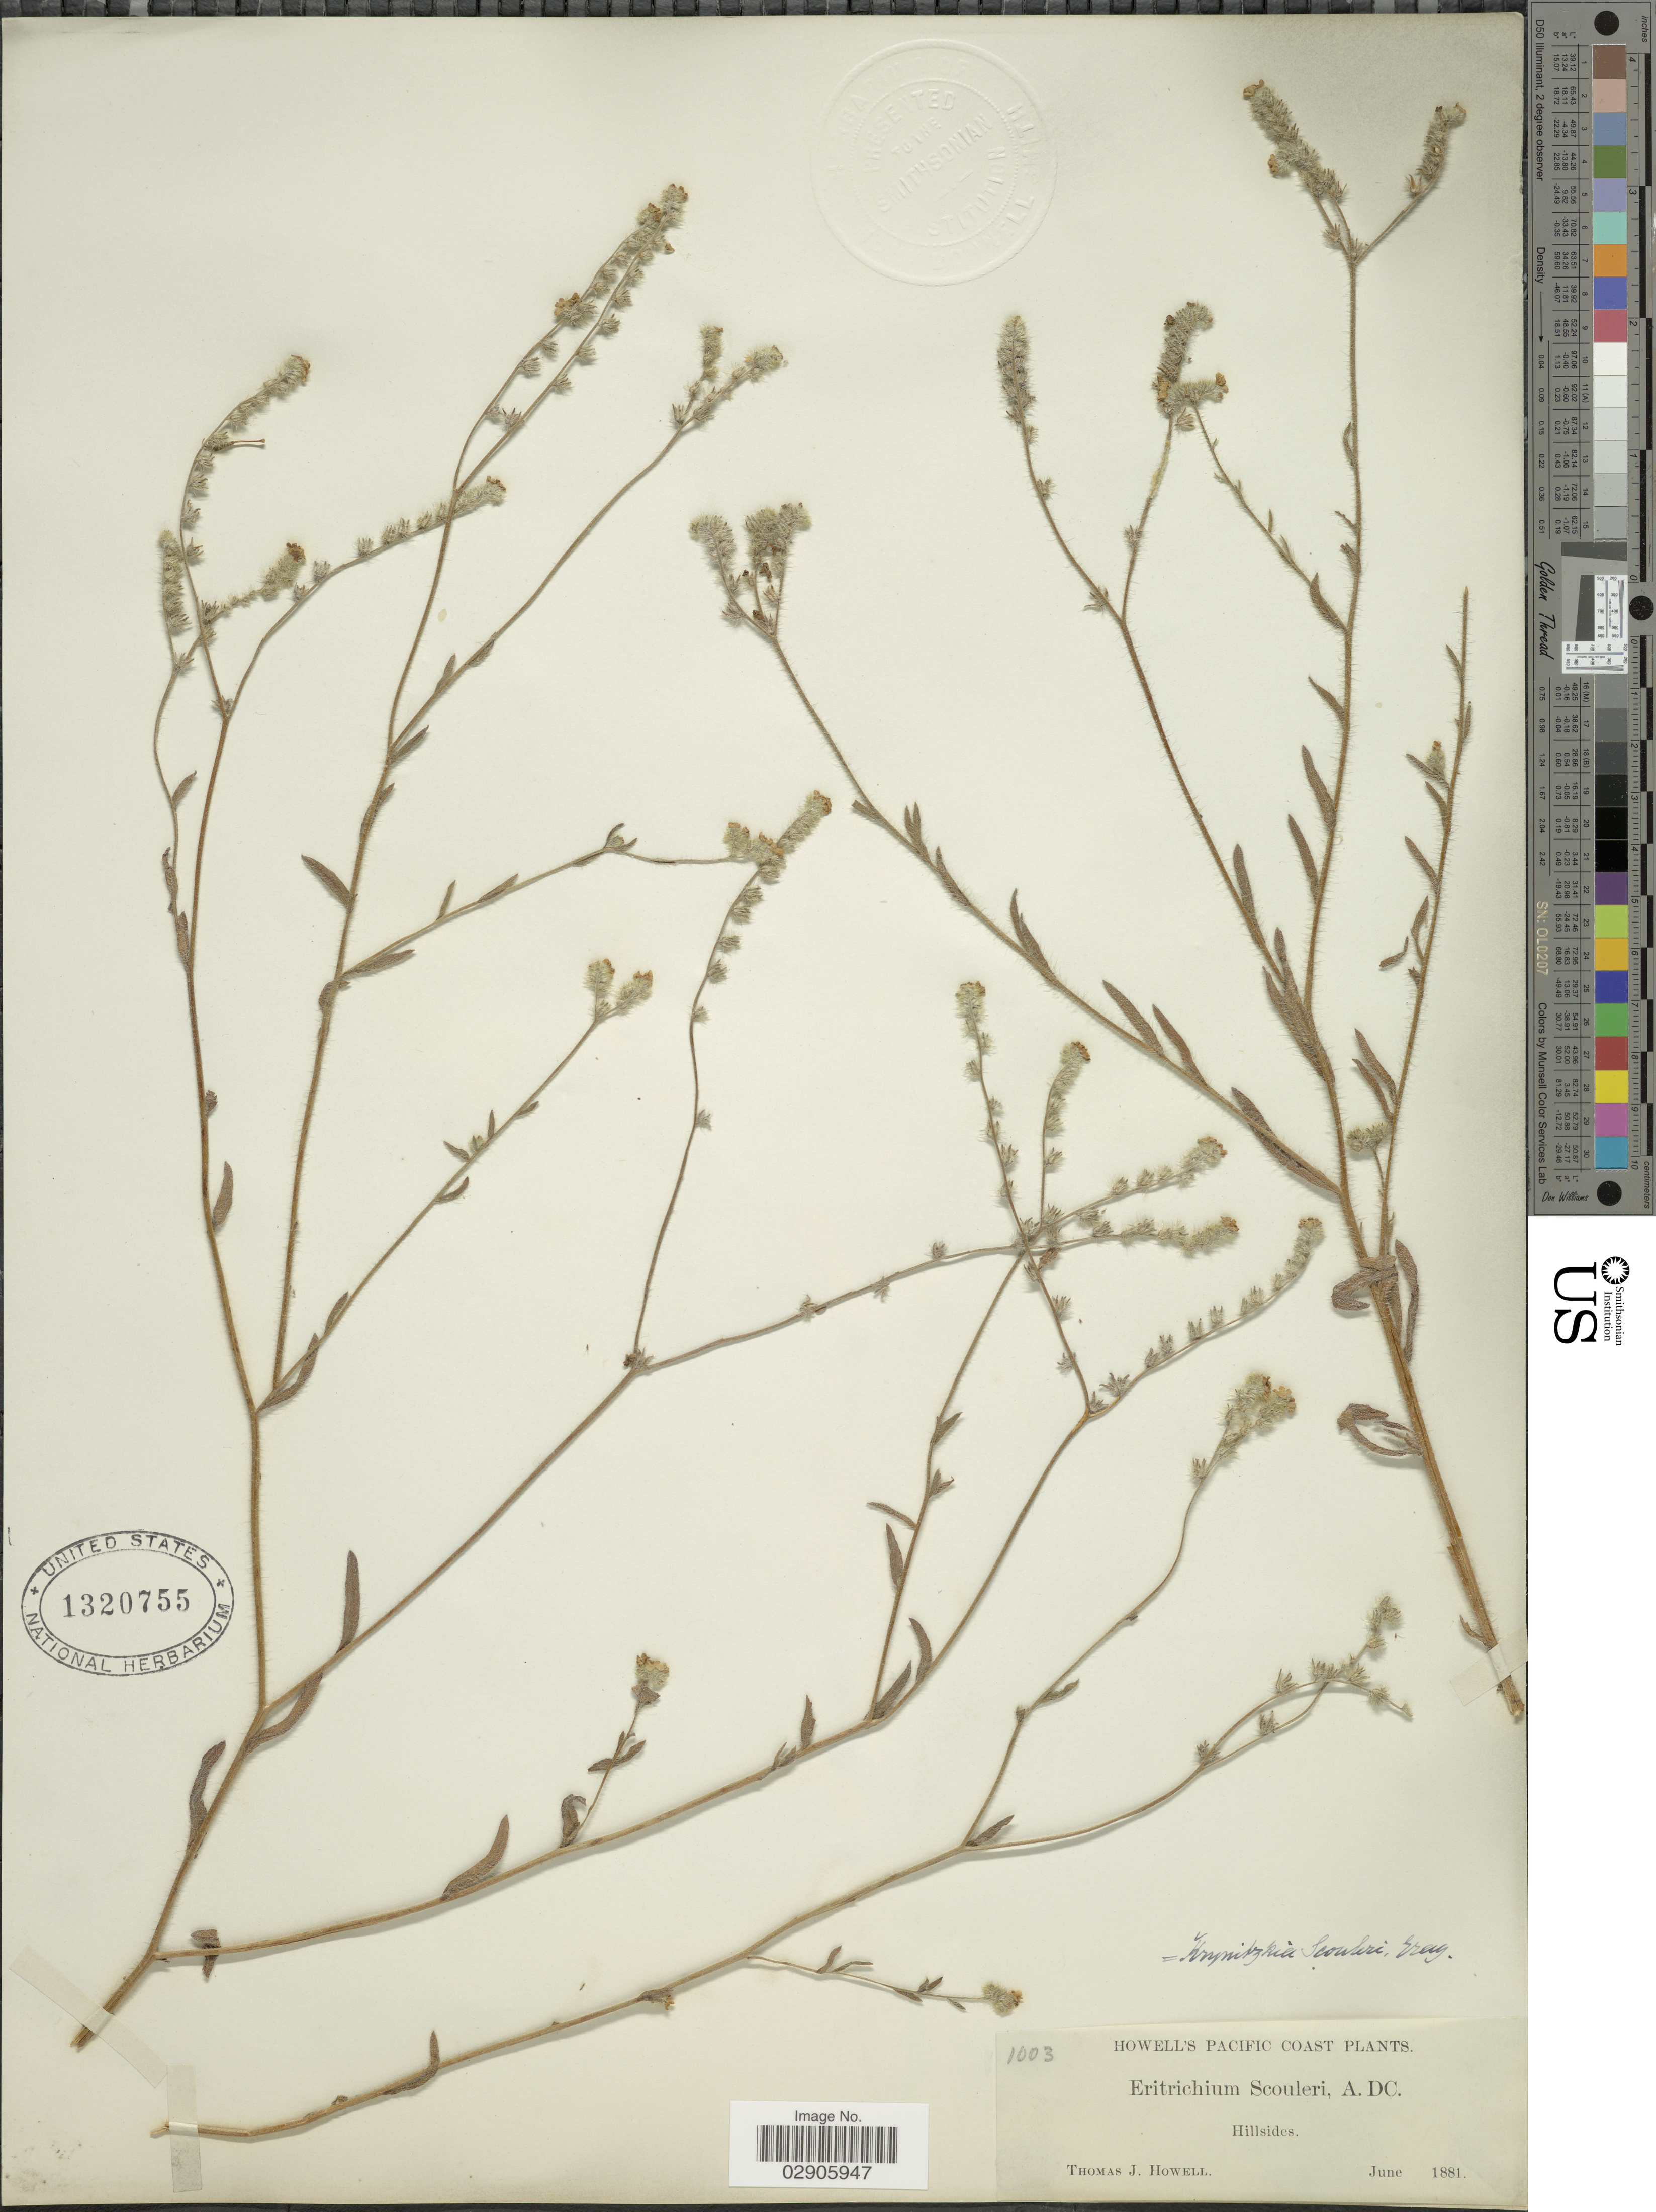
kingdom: Plantae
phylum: Tracheophyta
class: Magnoliopsida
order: Boraginales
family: Boraginaceae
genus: Plagiobothrys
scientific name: Plagiobothrys scouleri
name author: I.M. Johnst.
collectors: T. J. Howell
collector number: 1003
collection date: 1881-06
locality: Pacific Coast, Hillsides.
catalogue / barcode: US 1320755